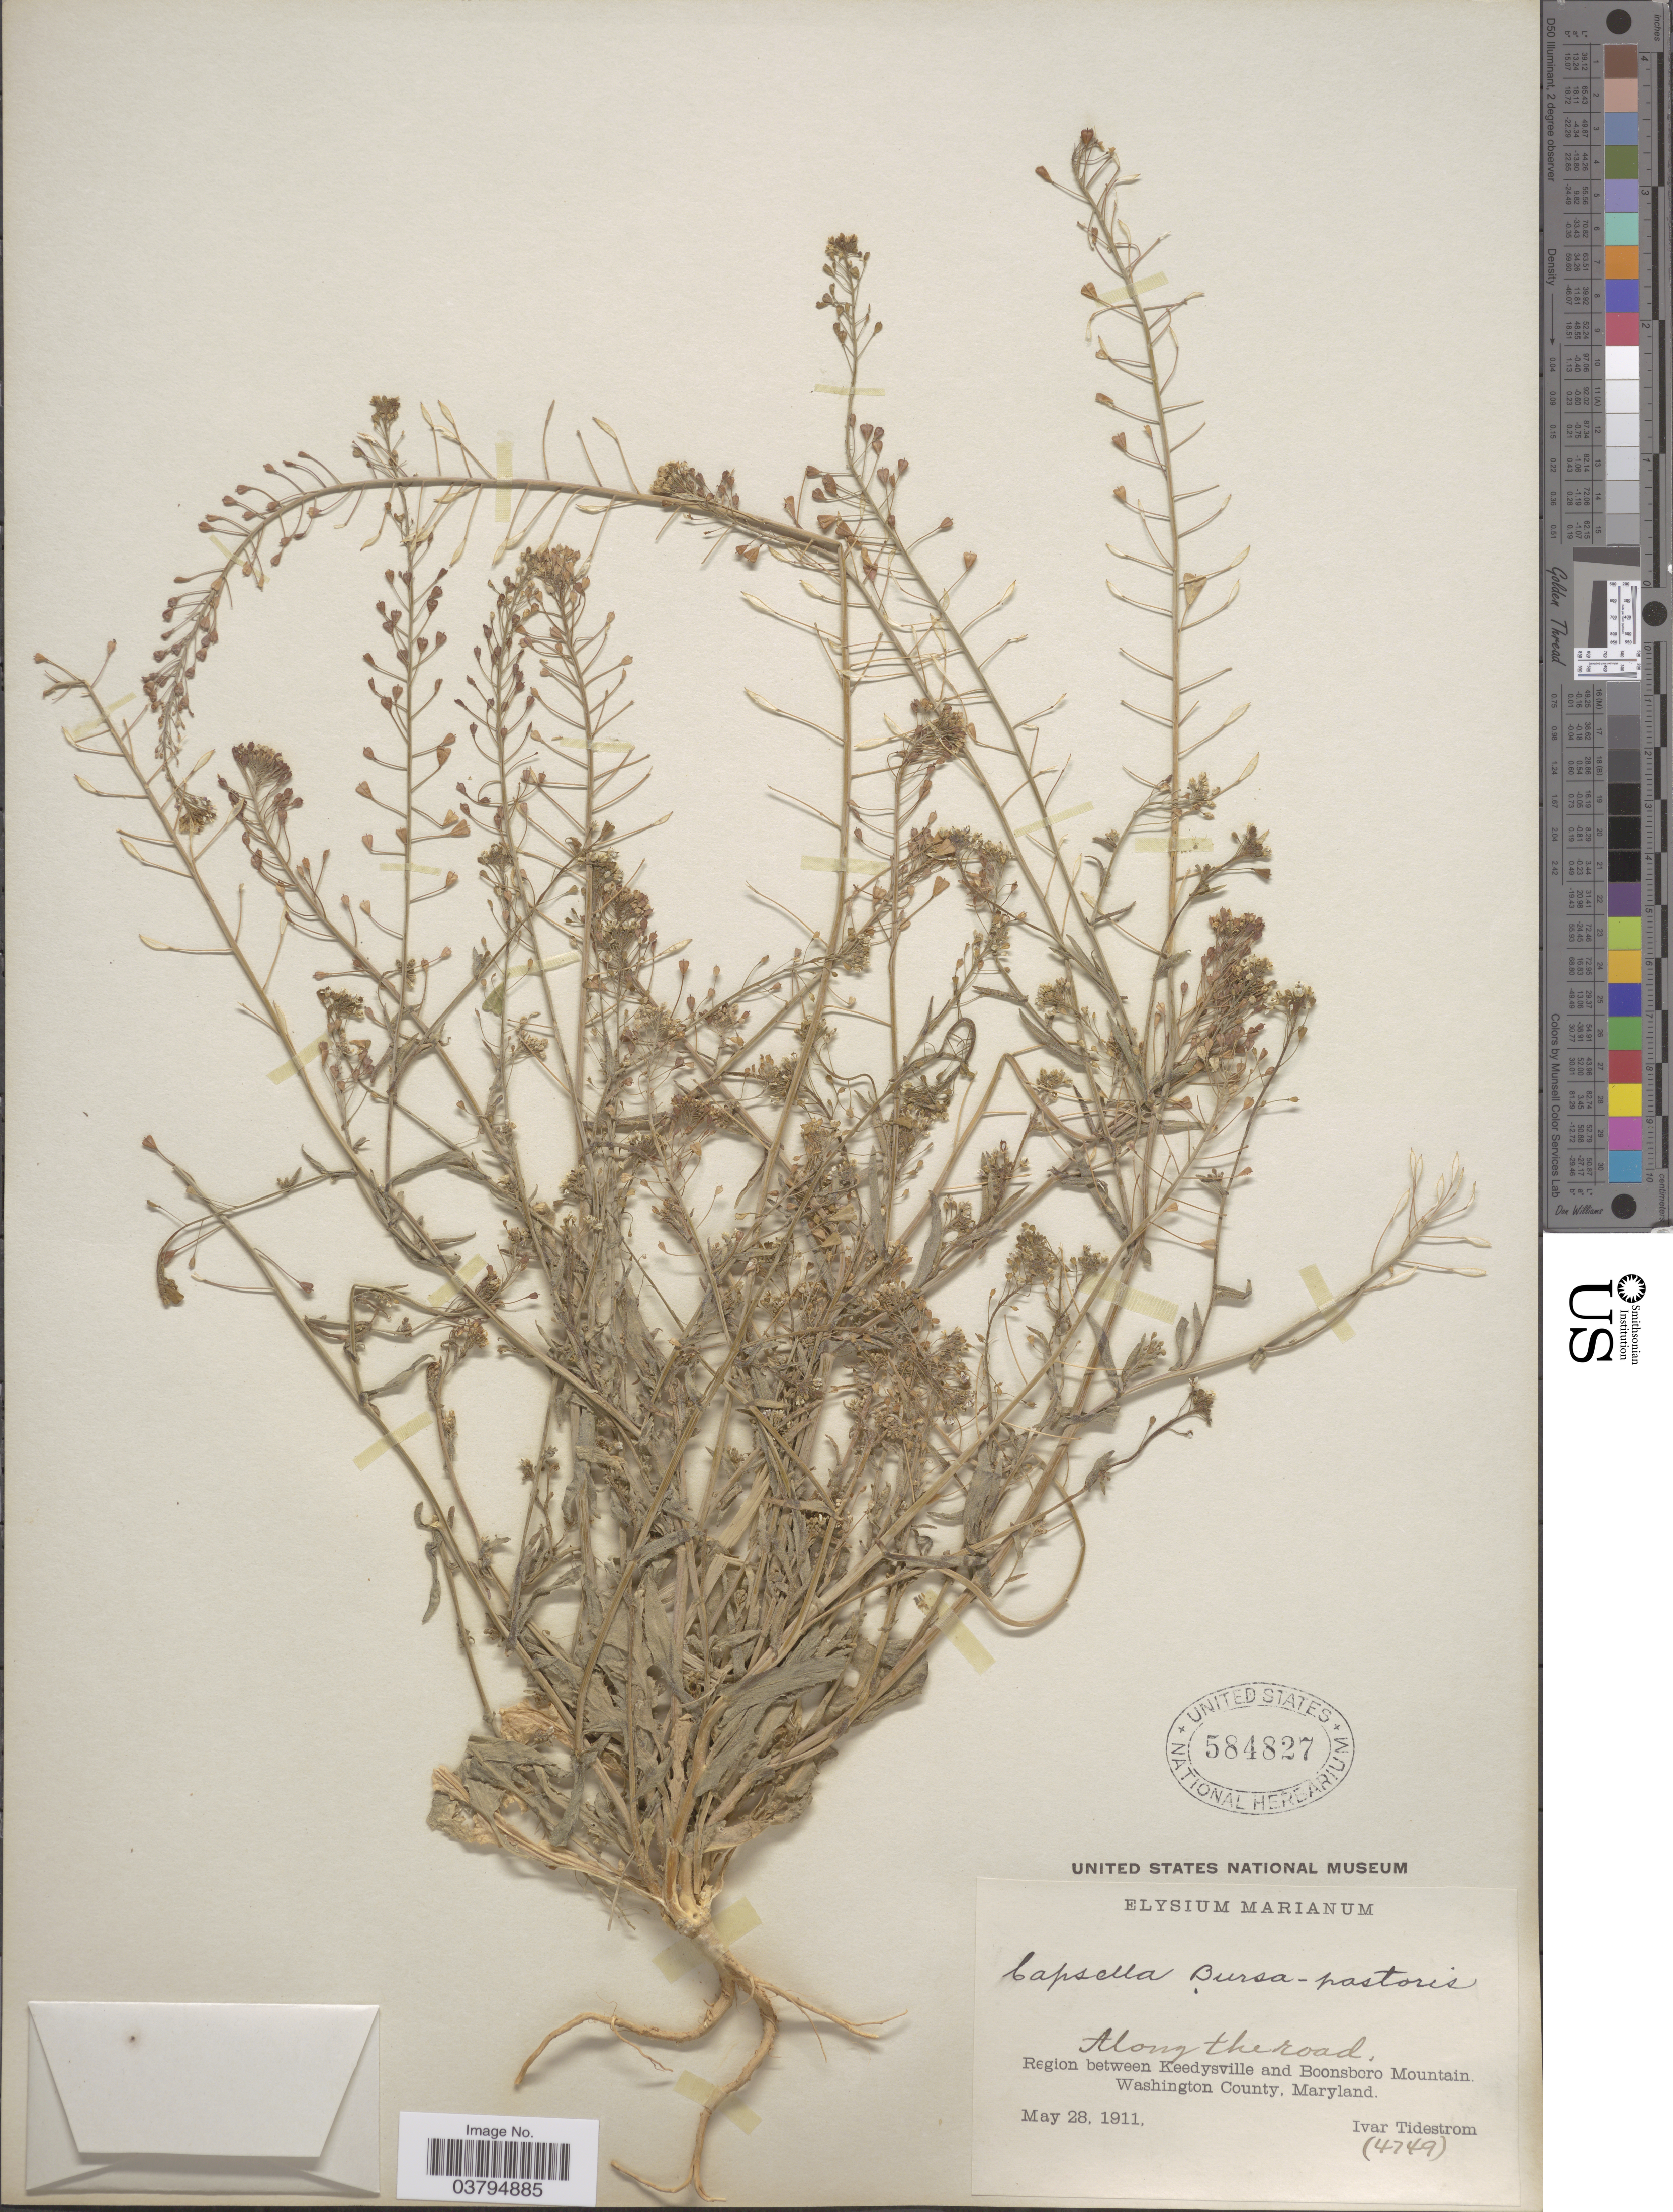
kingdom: Plantae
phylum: Tracheophyta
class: Magnoliopsida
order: Brassicales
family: Brassicaceae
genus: Capsella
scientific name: Capsella bursa-pastoris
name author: (L.) Medik.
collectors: I. F. Tidestrom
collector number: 4749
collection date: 1911-05-28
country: United States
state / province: Maryland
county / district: Washington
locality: Along the road. Region between Keedysville and Boonsboro Mountain. Washington County.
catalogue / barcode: US 584827